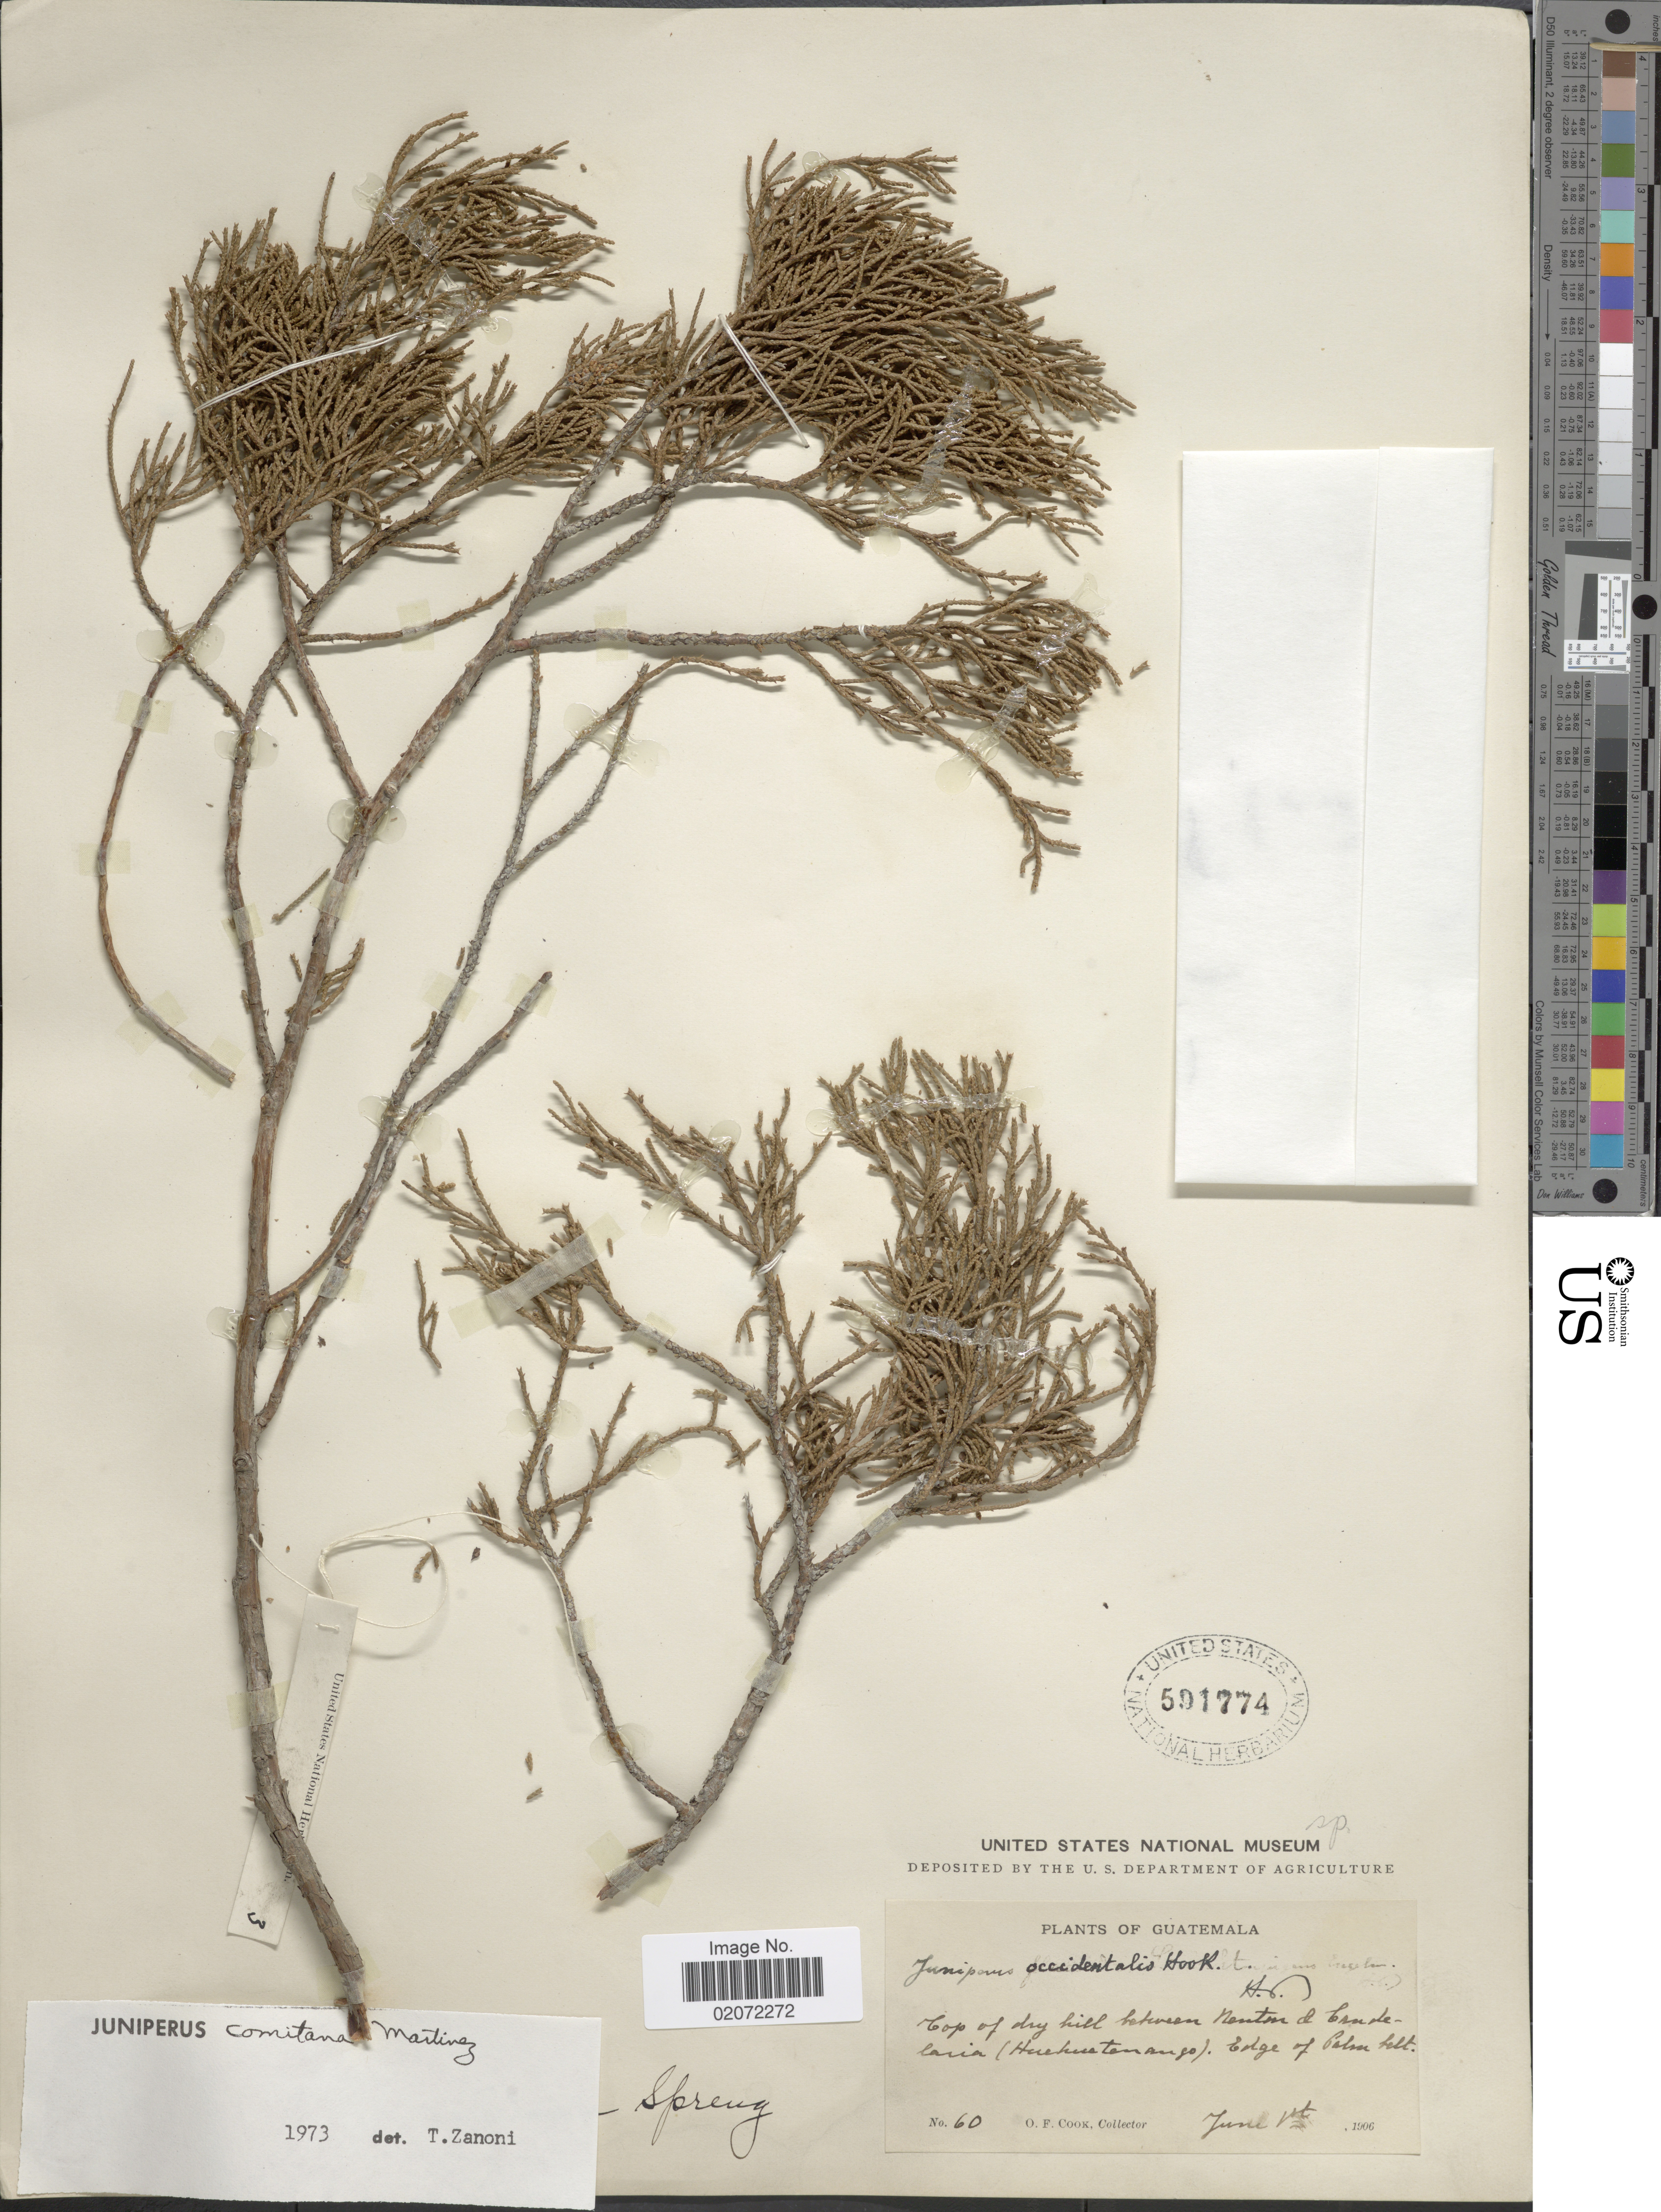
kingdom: Plantae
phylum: Tracheophyta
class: Pinopsida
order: Pinales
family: Cupressaceae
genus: Juniperus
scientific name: Juniperus comitana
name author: Martínez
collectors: O. F. Cook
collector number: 60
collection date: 1906-06-01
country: Guatemala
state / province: Huehuetenango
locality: Top of dry hill between Nentón Canderlaria (Huehuetenango), Edge of Cabón belt.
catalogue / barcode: US 501774